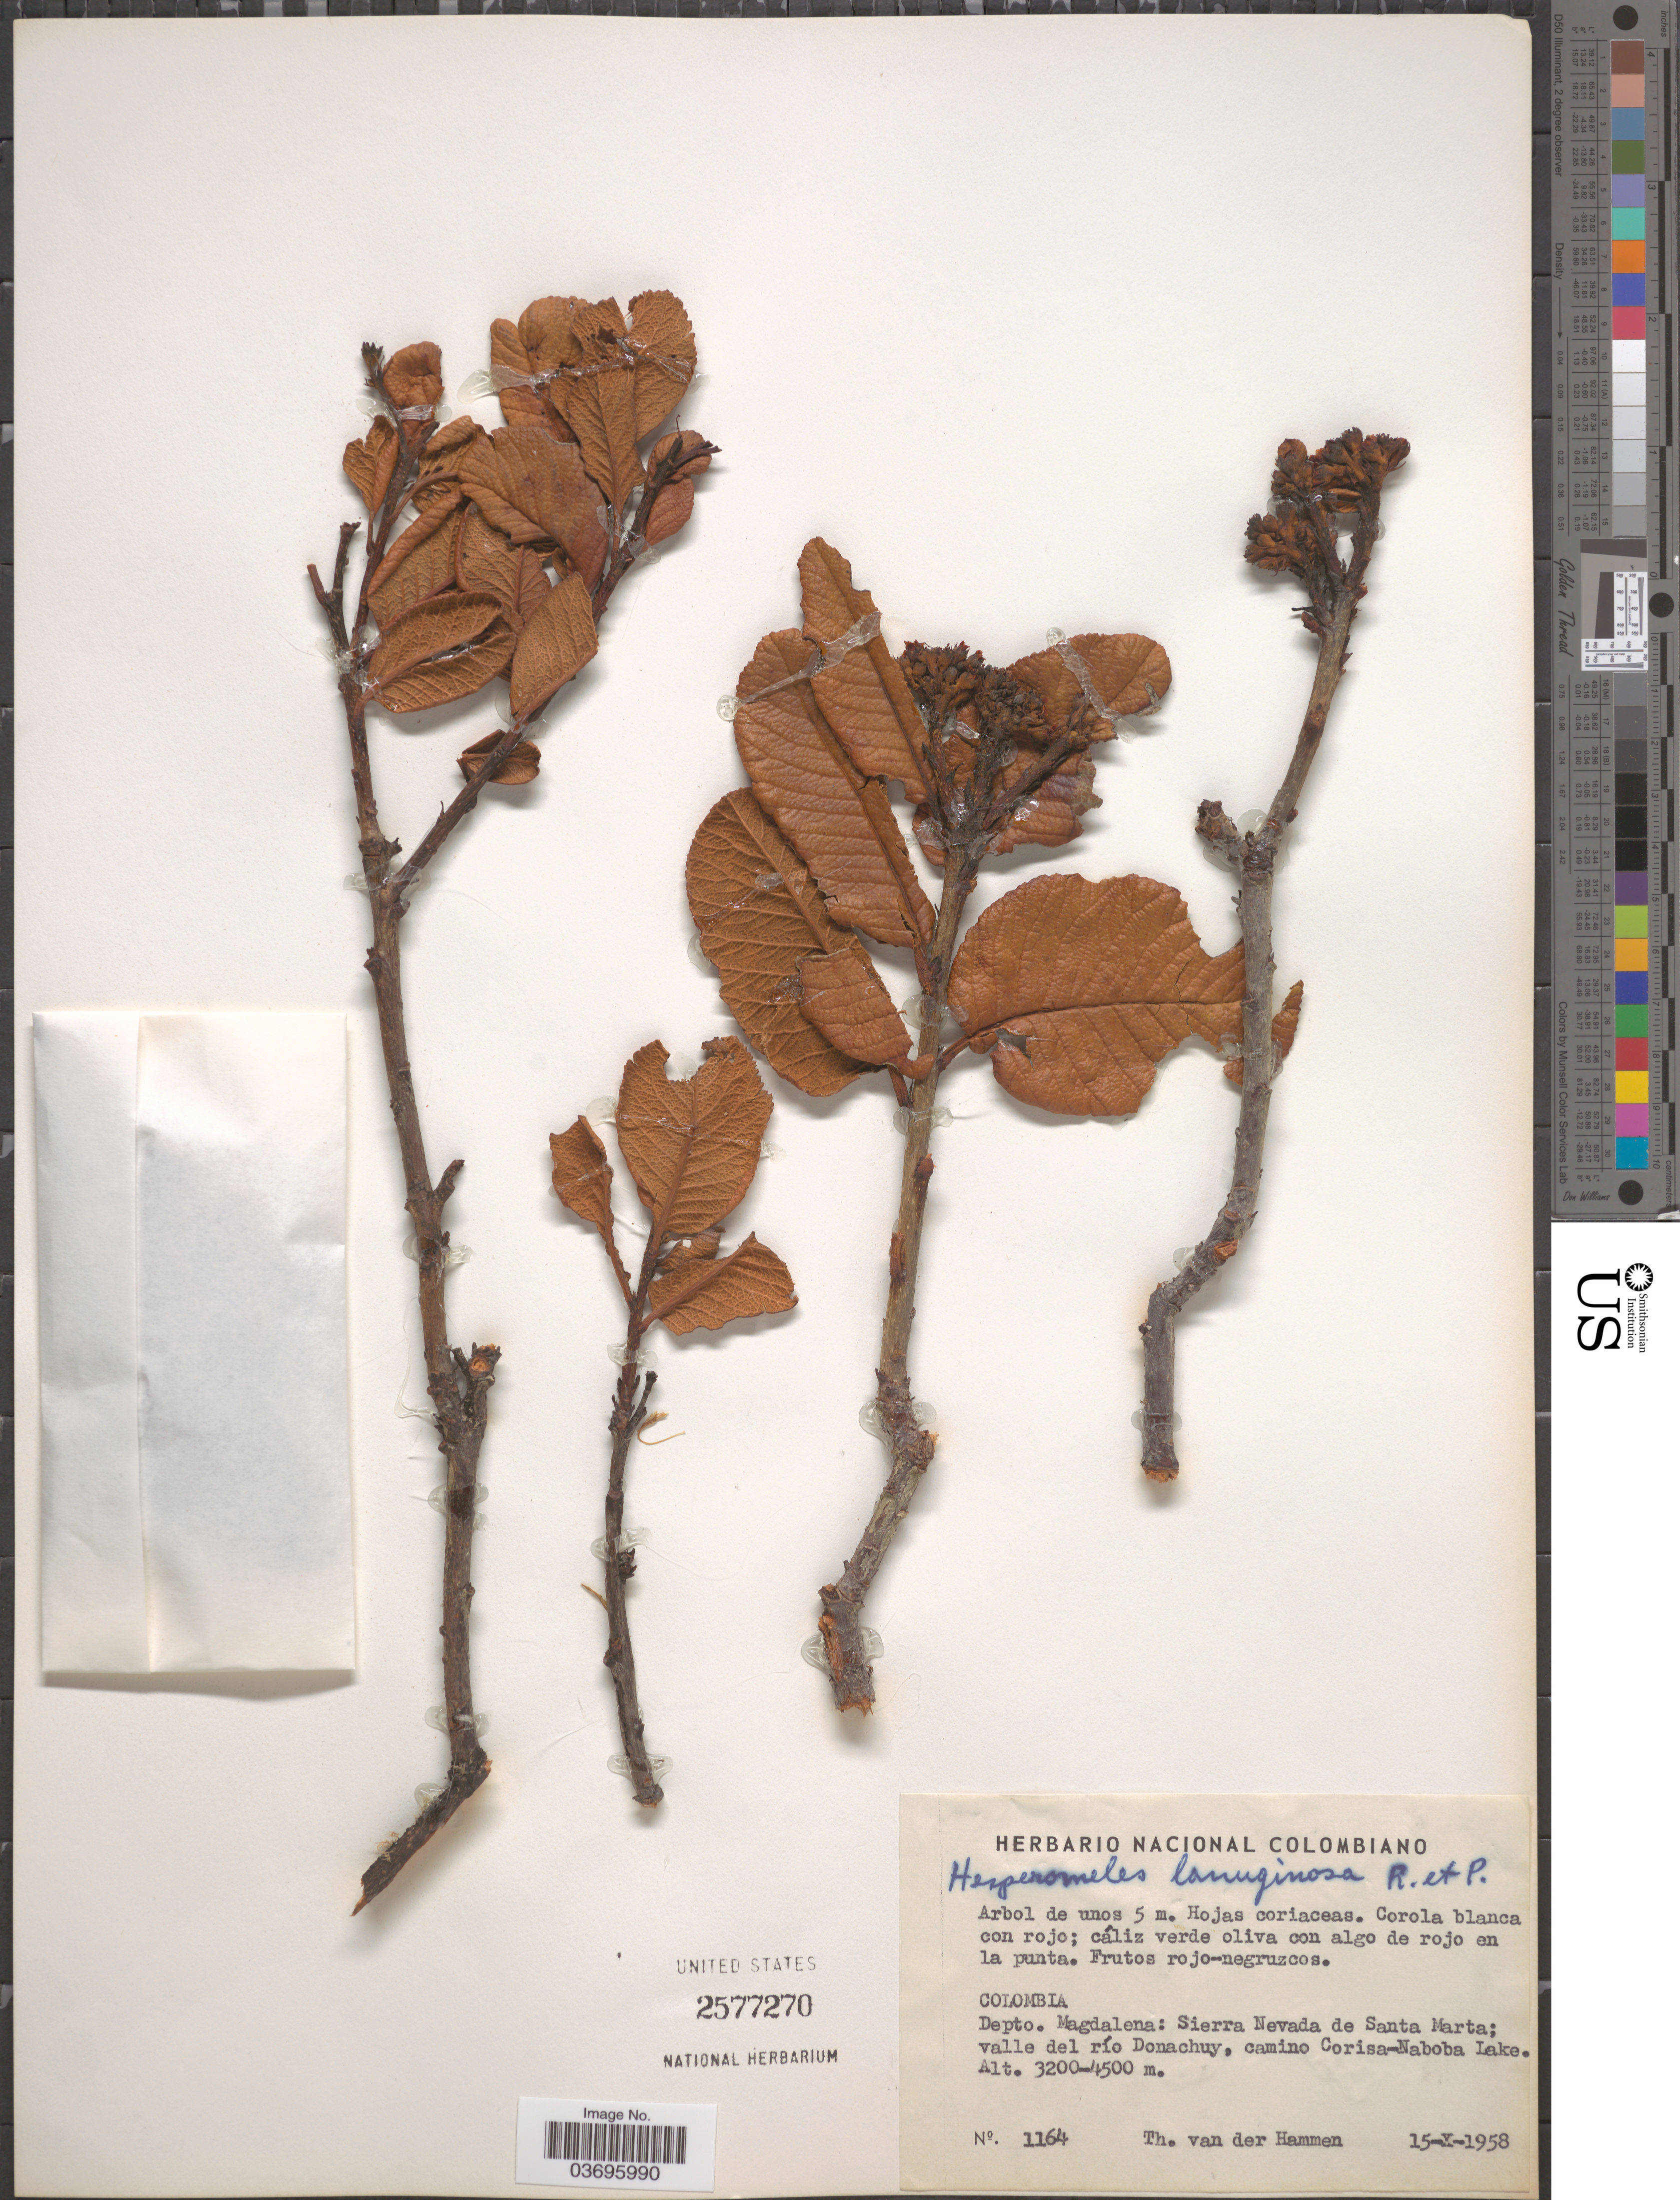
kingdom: Plantae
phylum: Tracheophyta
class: Magnoliopsida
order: Rosales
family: Rosaceae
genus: Hesperomeles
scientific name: Hesperomeles ferruginea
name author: (Juss. ex Pers.) Benth.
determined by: Dorr, L. J., (BOT), Smithsonian Institution - National Museum of Natural History (UNITED STATES)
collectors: T. Van der Hammen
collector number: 1164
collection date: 1958-10-15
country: Colombia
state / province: Magdalena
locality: Depto. Magdalena: Sierra Nevada de Santa Marta; valle del río Donachuy, camino Corisa-Naboba Lake.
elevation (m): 3200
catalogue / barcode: US 2577270